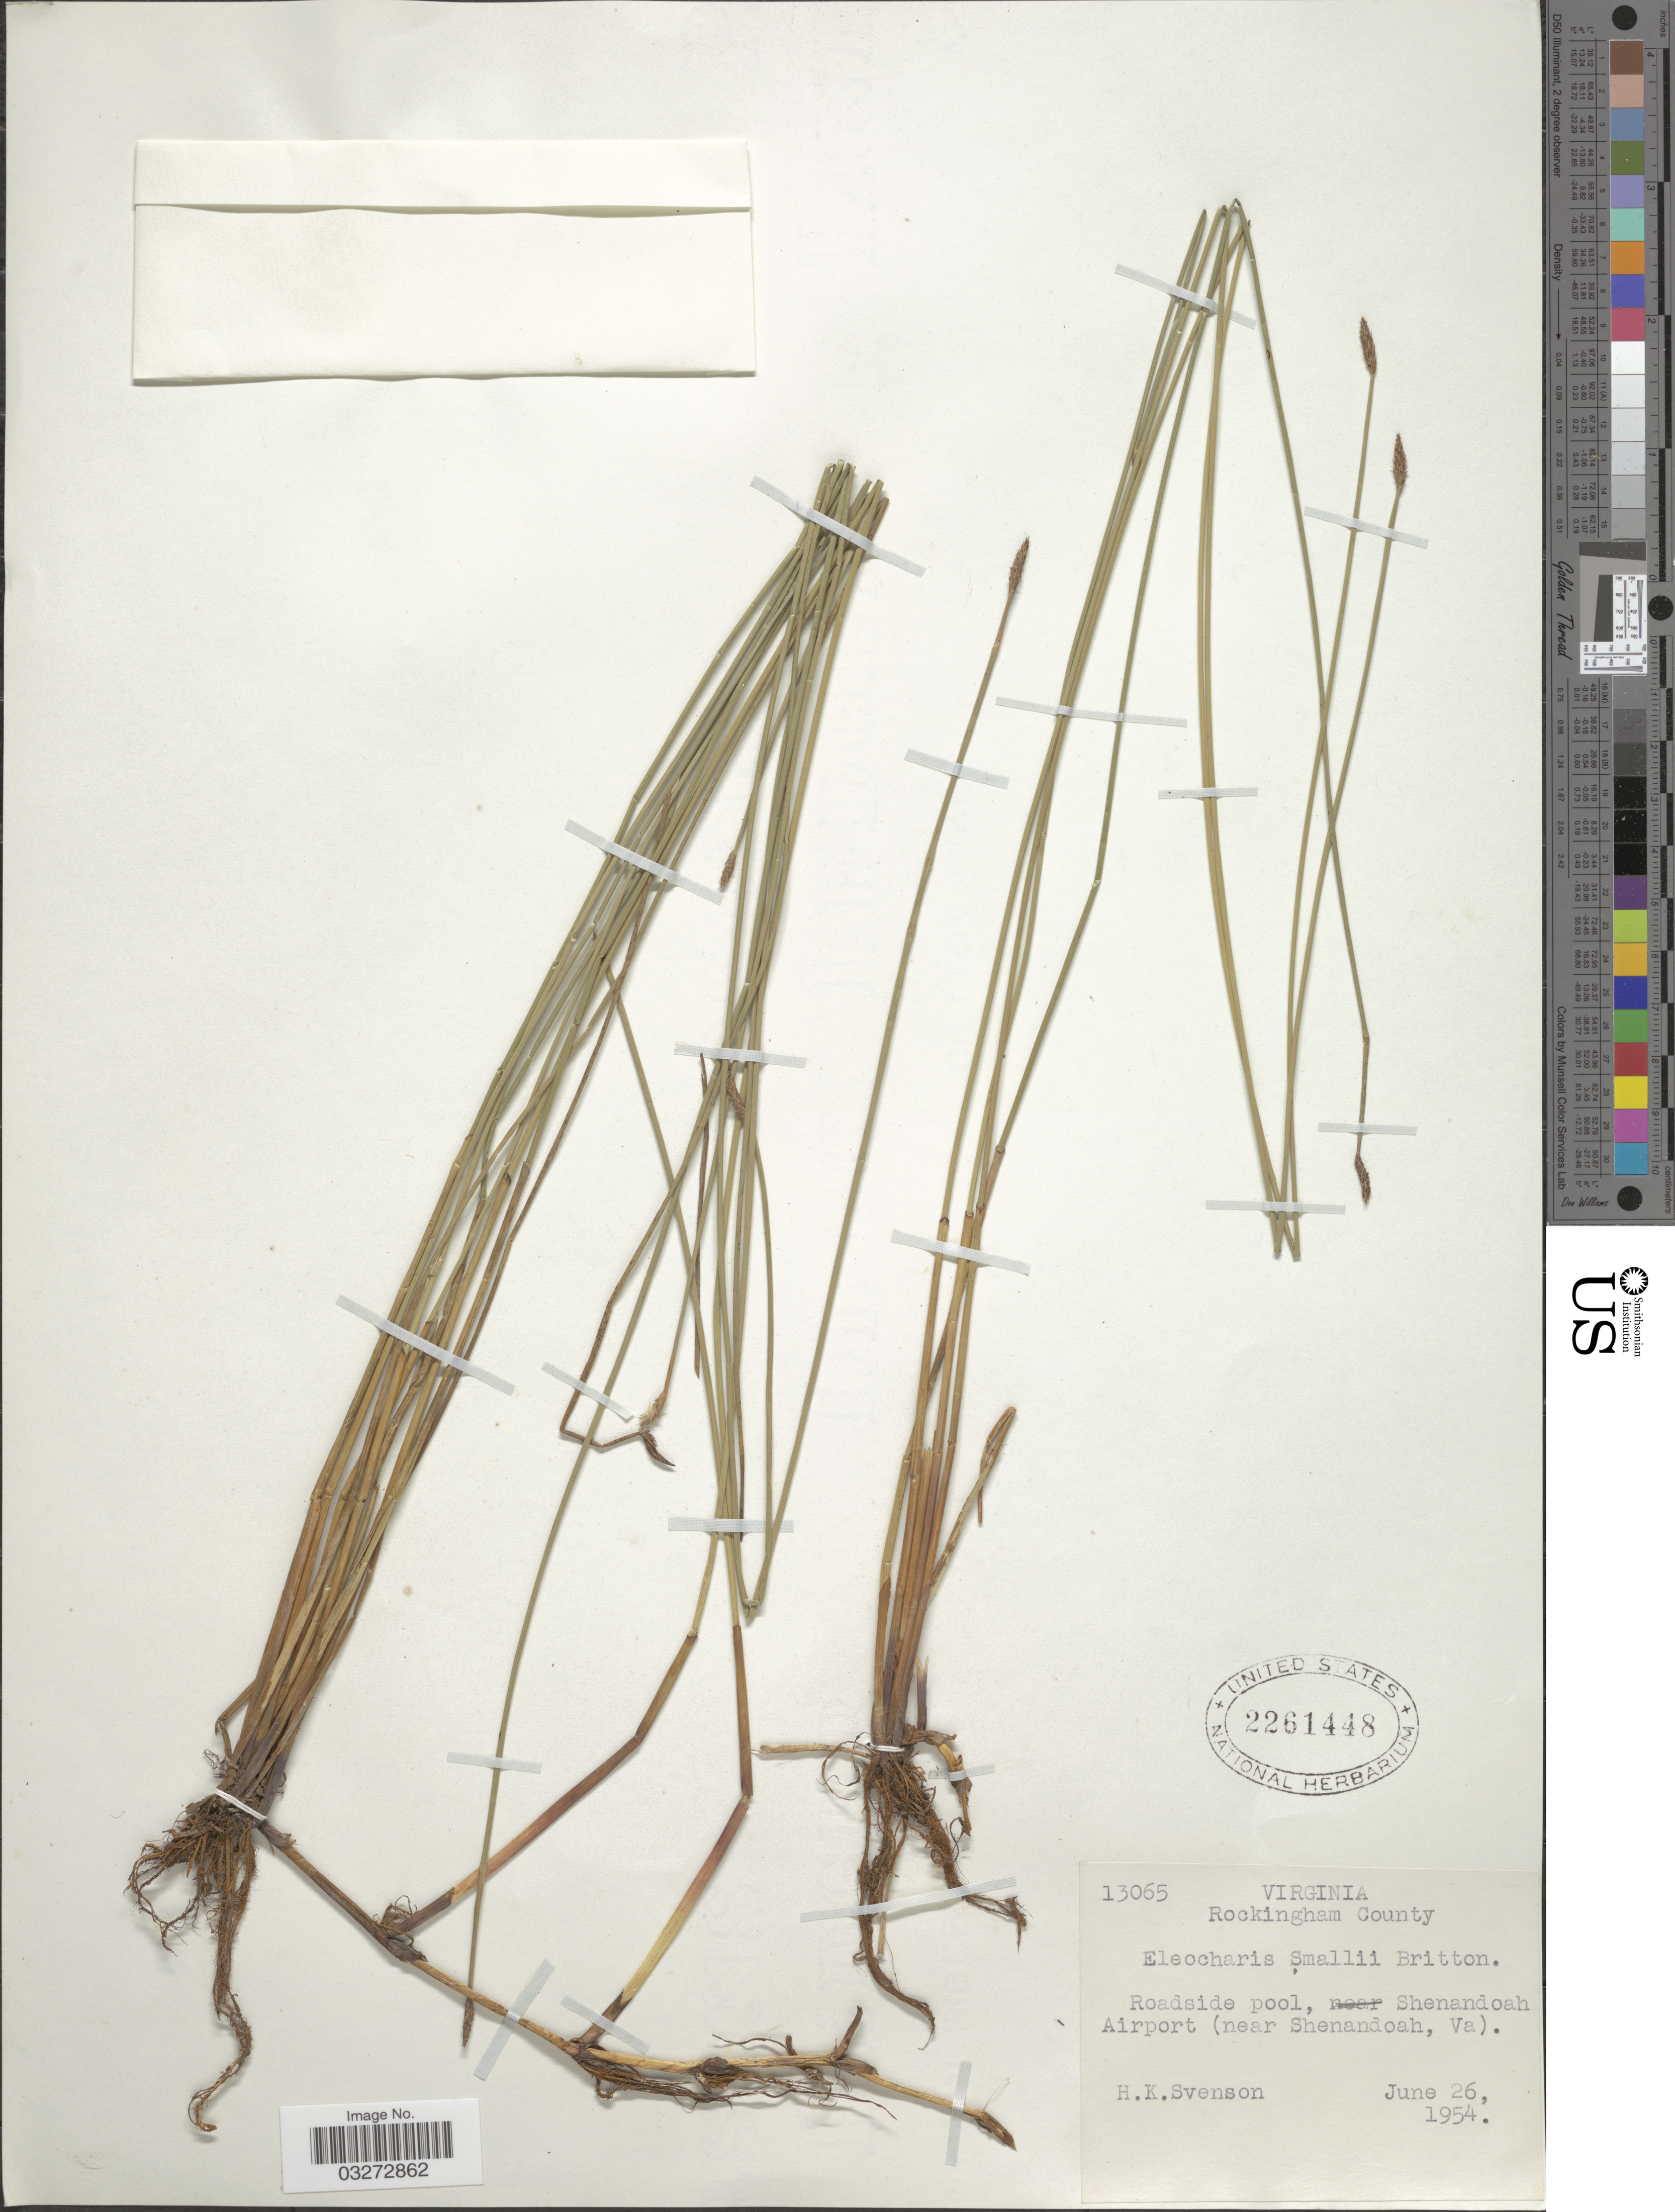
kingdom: Plantae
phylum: Tracheophyta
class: Liliopsida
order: Poales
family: Cyperaceae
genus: Eleocharis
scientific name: Eleocharis palustris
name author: (L.) Roem. & Schult.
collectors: H. K. Svenson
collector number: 13065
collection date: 1954-06-26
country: United States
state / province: Virginia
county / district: Rockingham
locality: Shenandoah Airport (near Shenandoah, Va).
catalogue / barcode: US 2261448